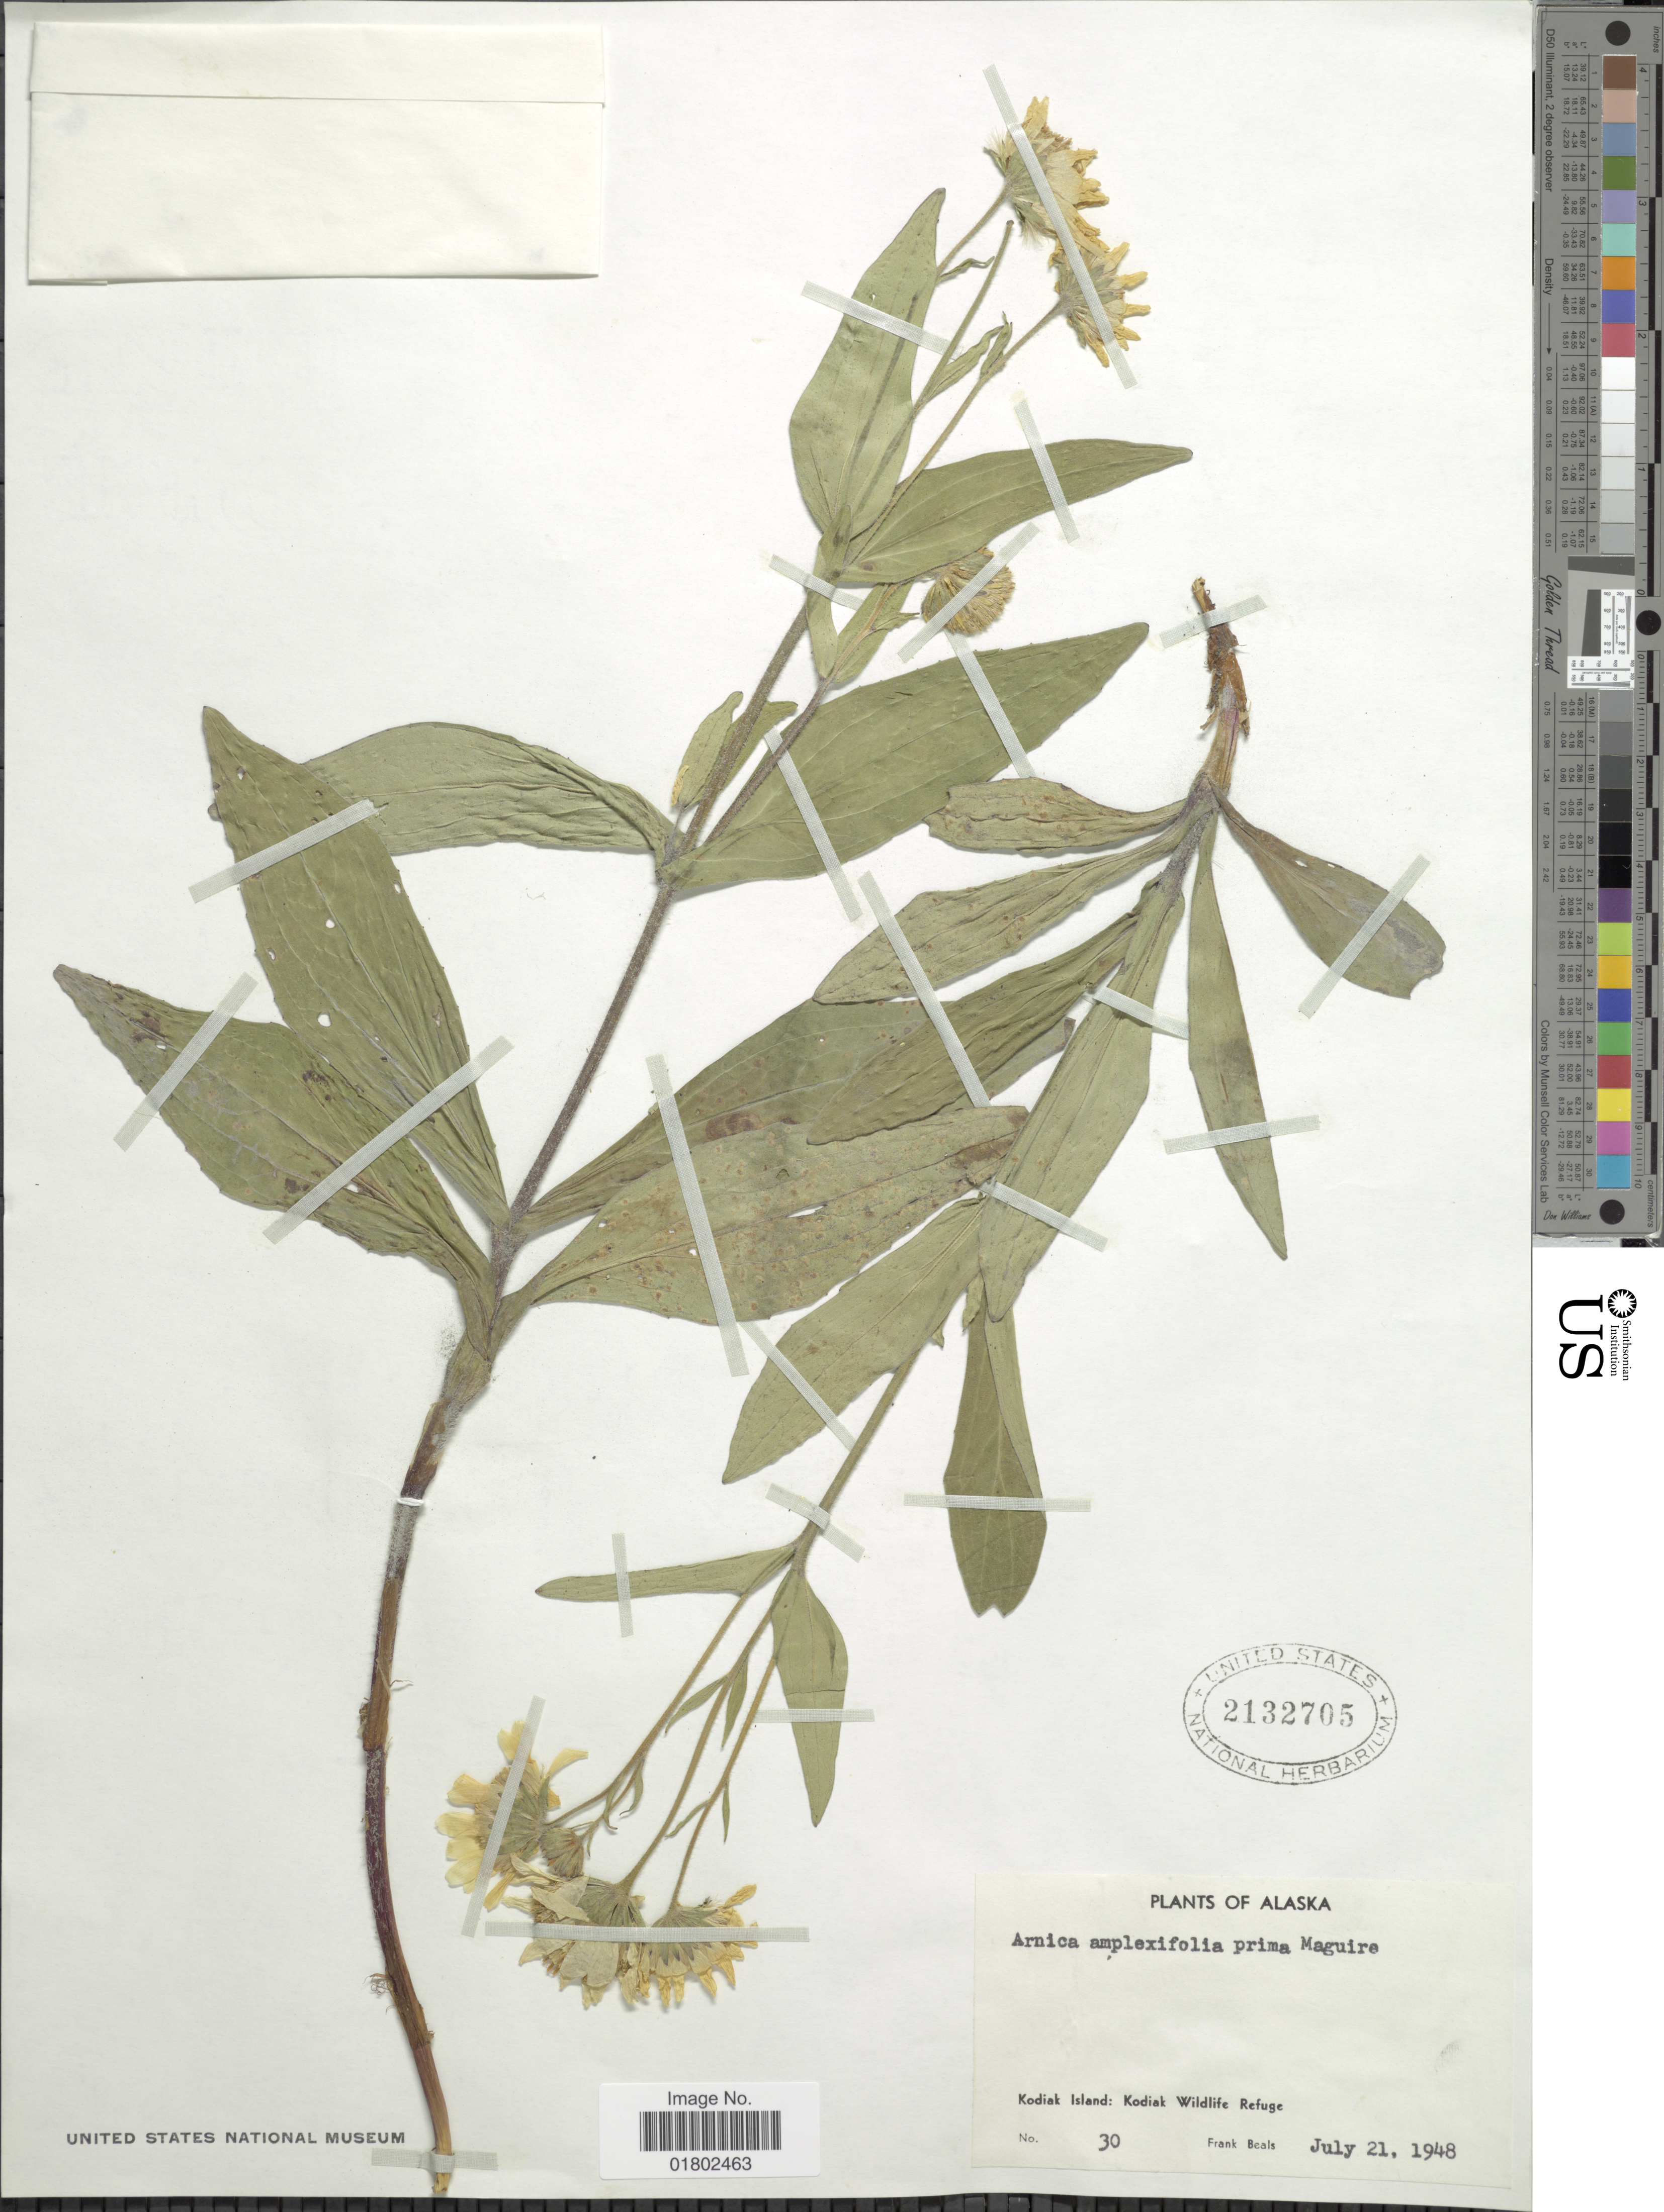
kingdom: Plantae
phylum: Tracheophyta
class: Magnoliopsida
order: Asterales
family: Asteraceae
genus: Arnica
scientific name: Arnica amplexifolia subsp. genuina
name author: Maguire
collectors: F. Beals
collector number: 30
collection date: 1948-07-21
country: United States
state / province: Alaska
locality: Kodiak Island: Kodiak Wildlife Refuge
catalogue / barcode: US 2132705